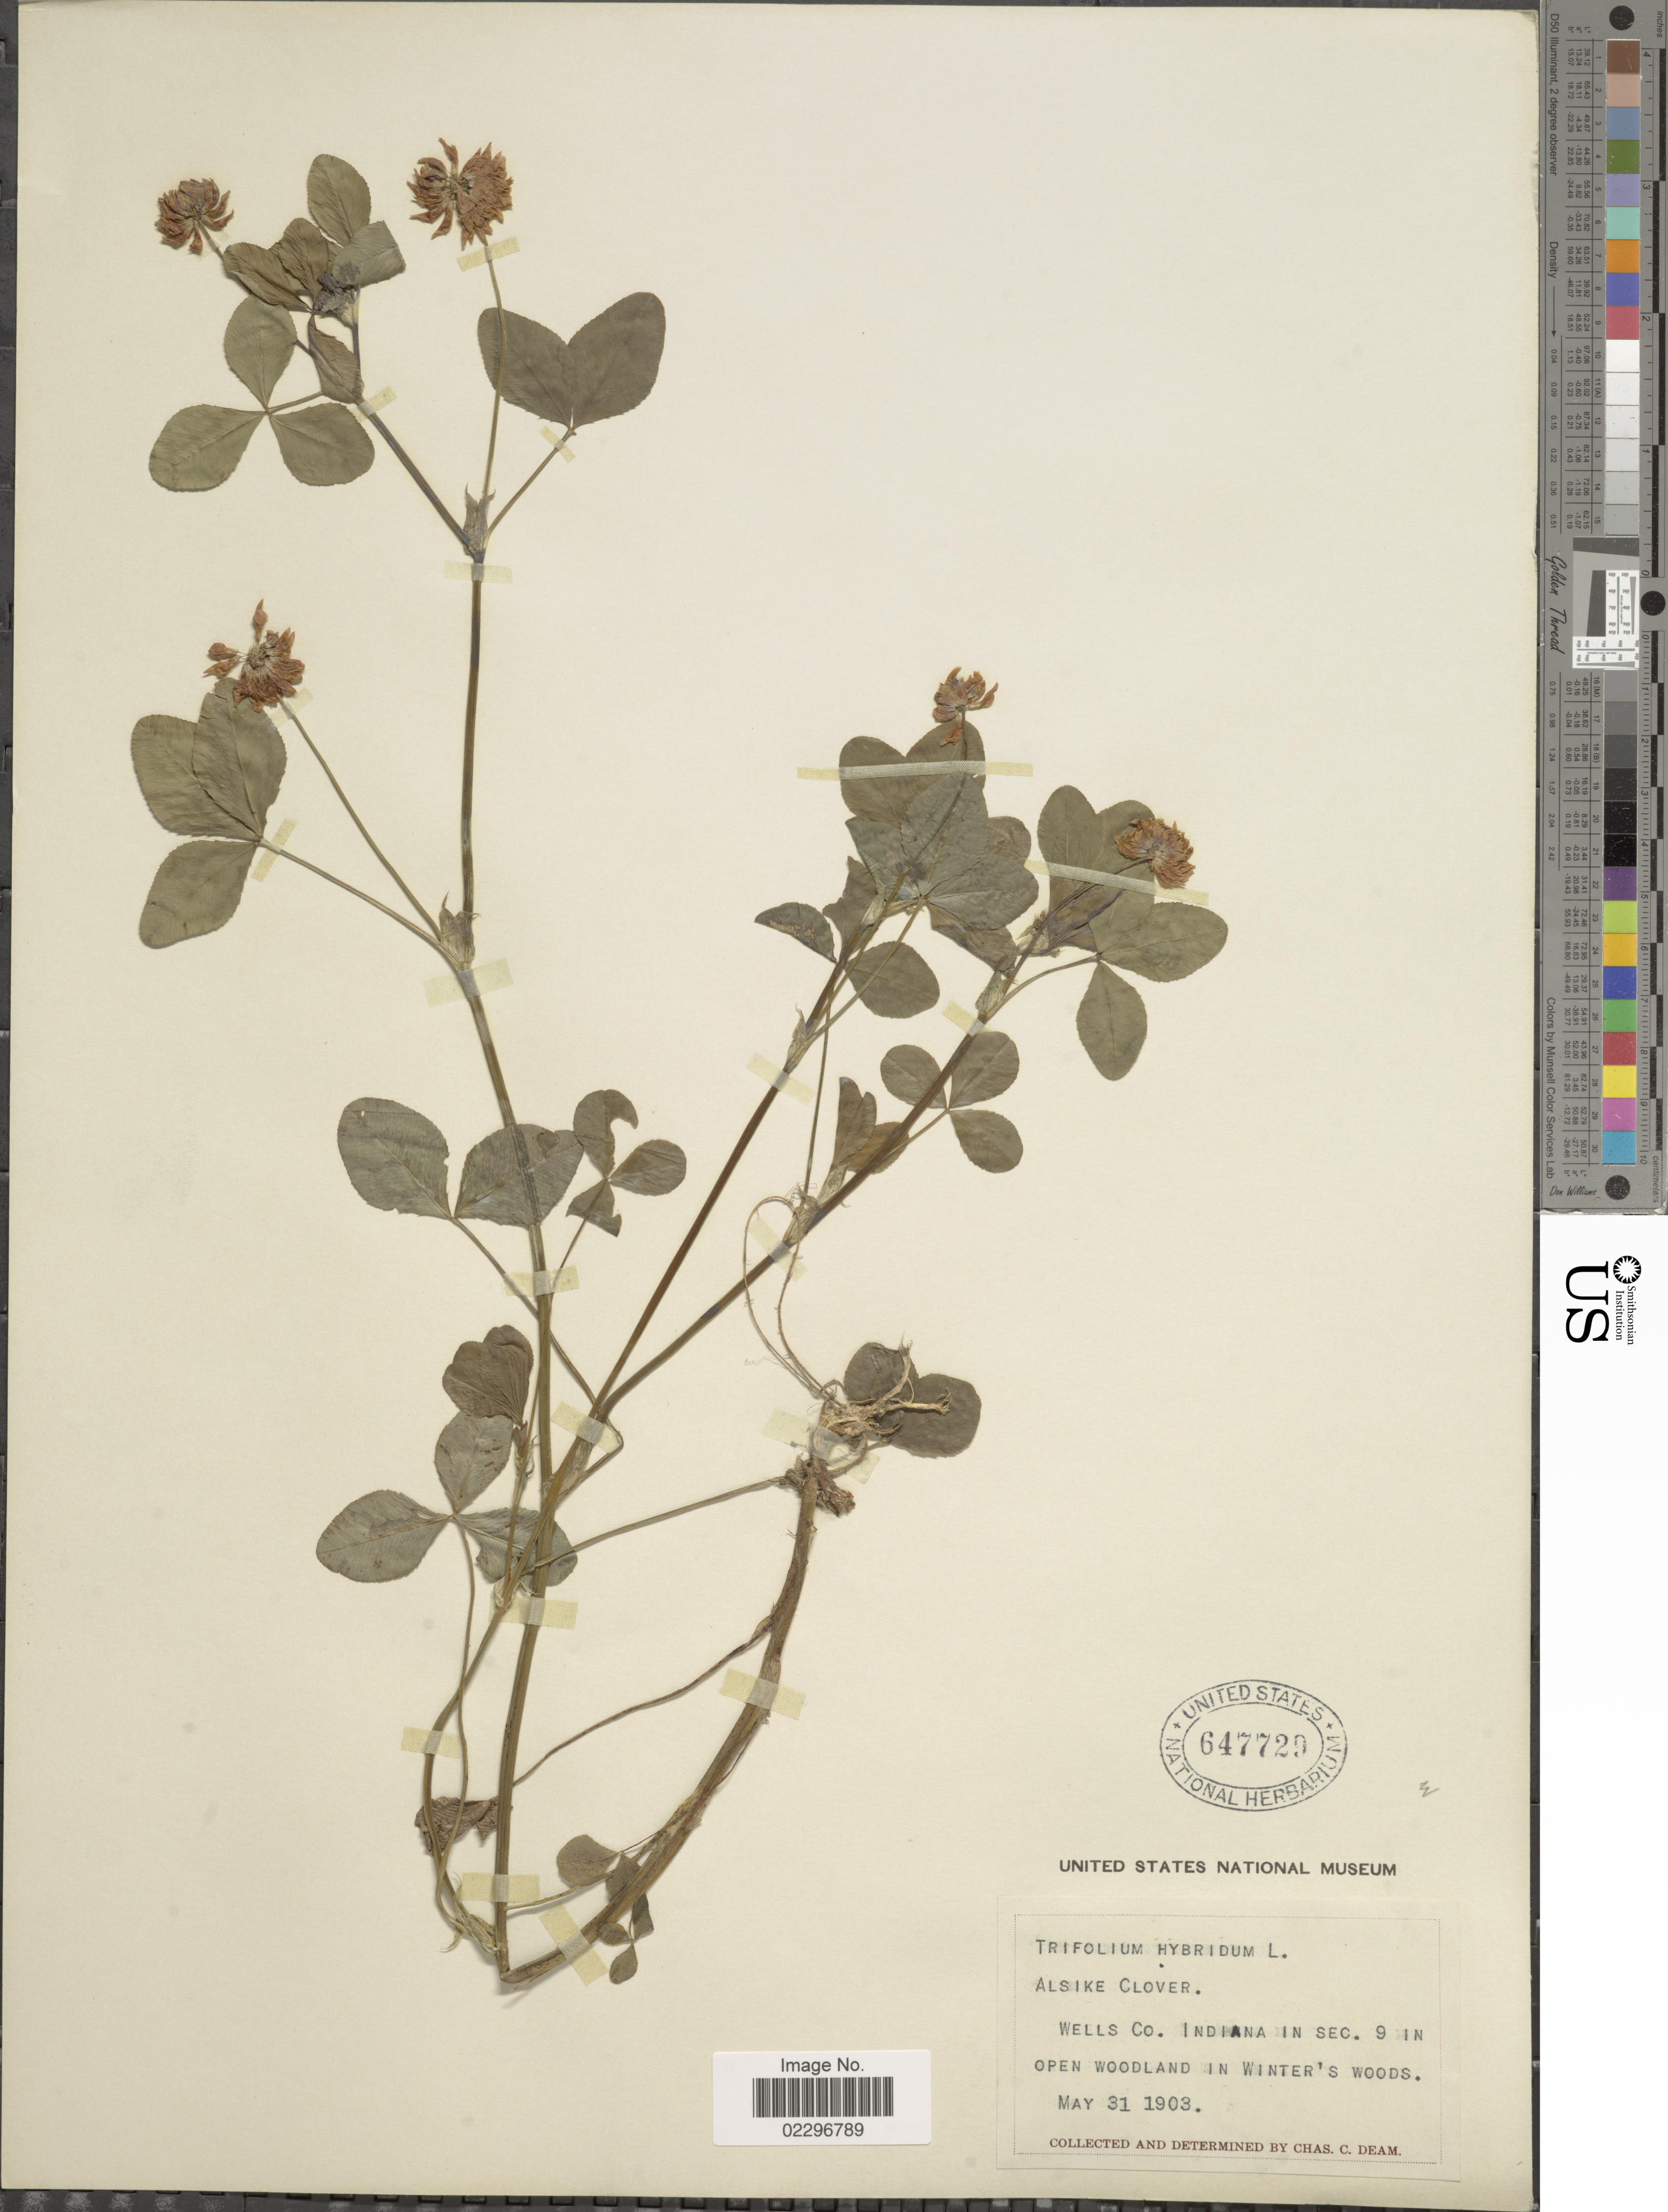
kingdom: Plantae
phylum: Tracheophyta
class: Magnoliopsida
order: Fabales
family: Fabaceae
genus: Trifolium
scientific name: Trifolium hybridum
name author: L.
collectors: C. C. Deam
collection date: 1903-05-31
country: United States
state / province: Indiana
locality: Wells Co. Indiana in sec. 9 in open woodland in winter's woods.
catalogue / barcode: US 647720